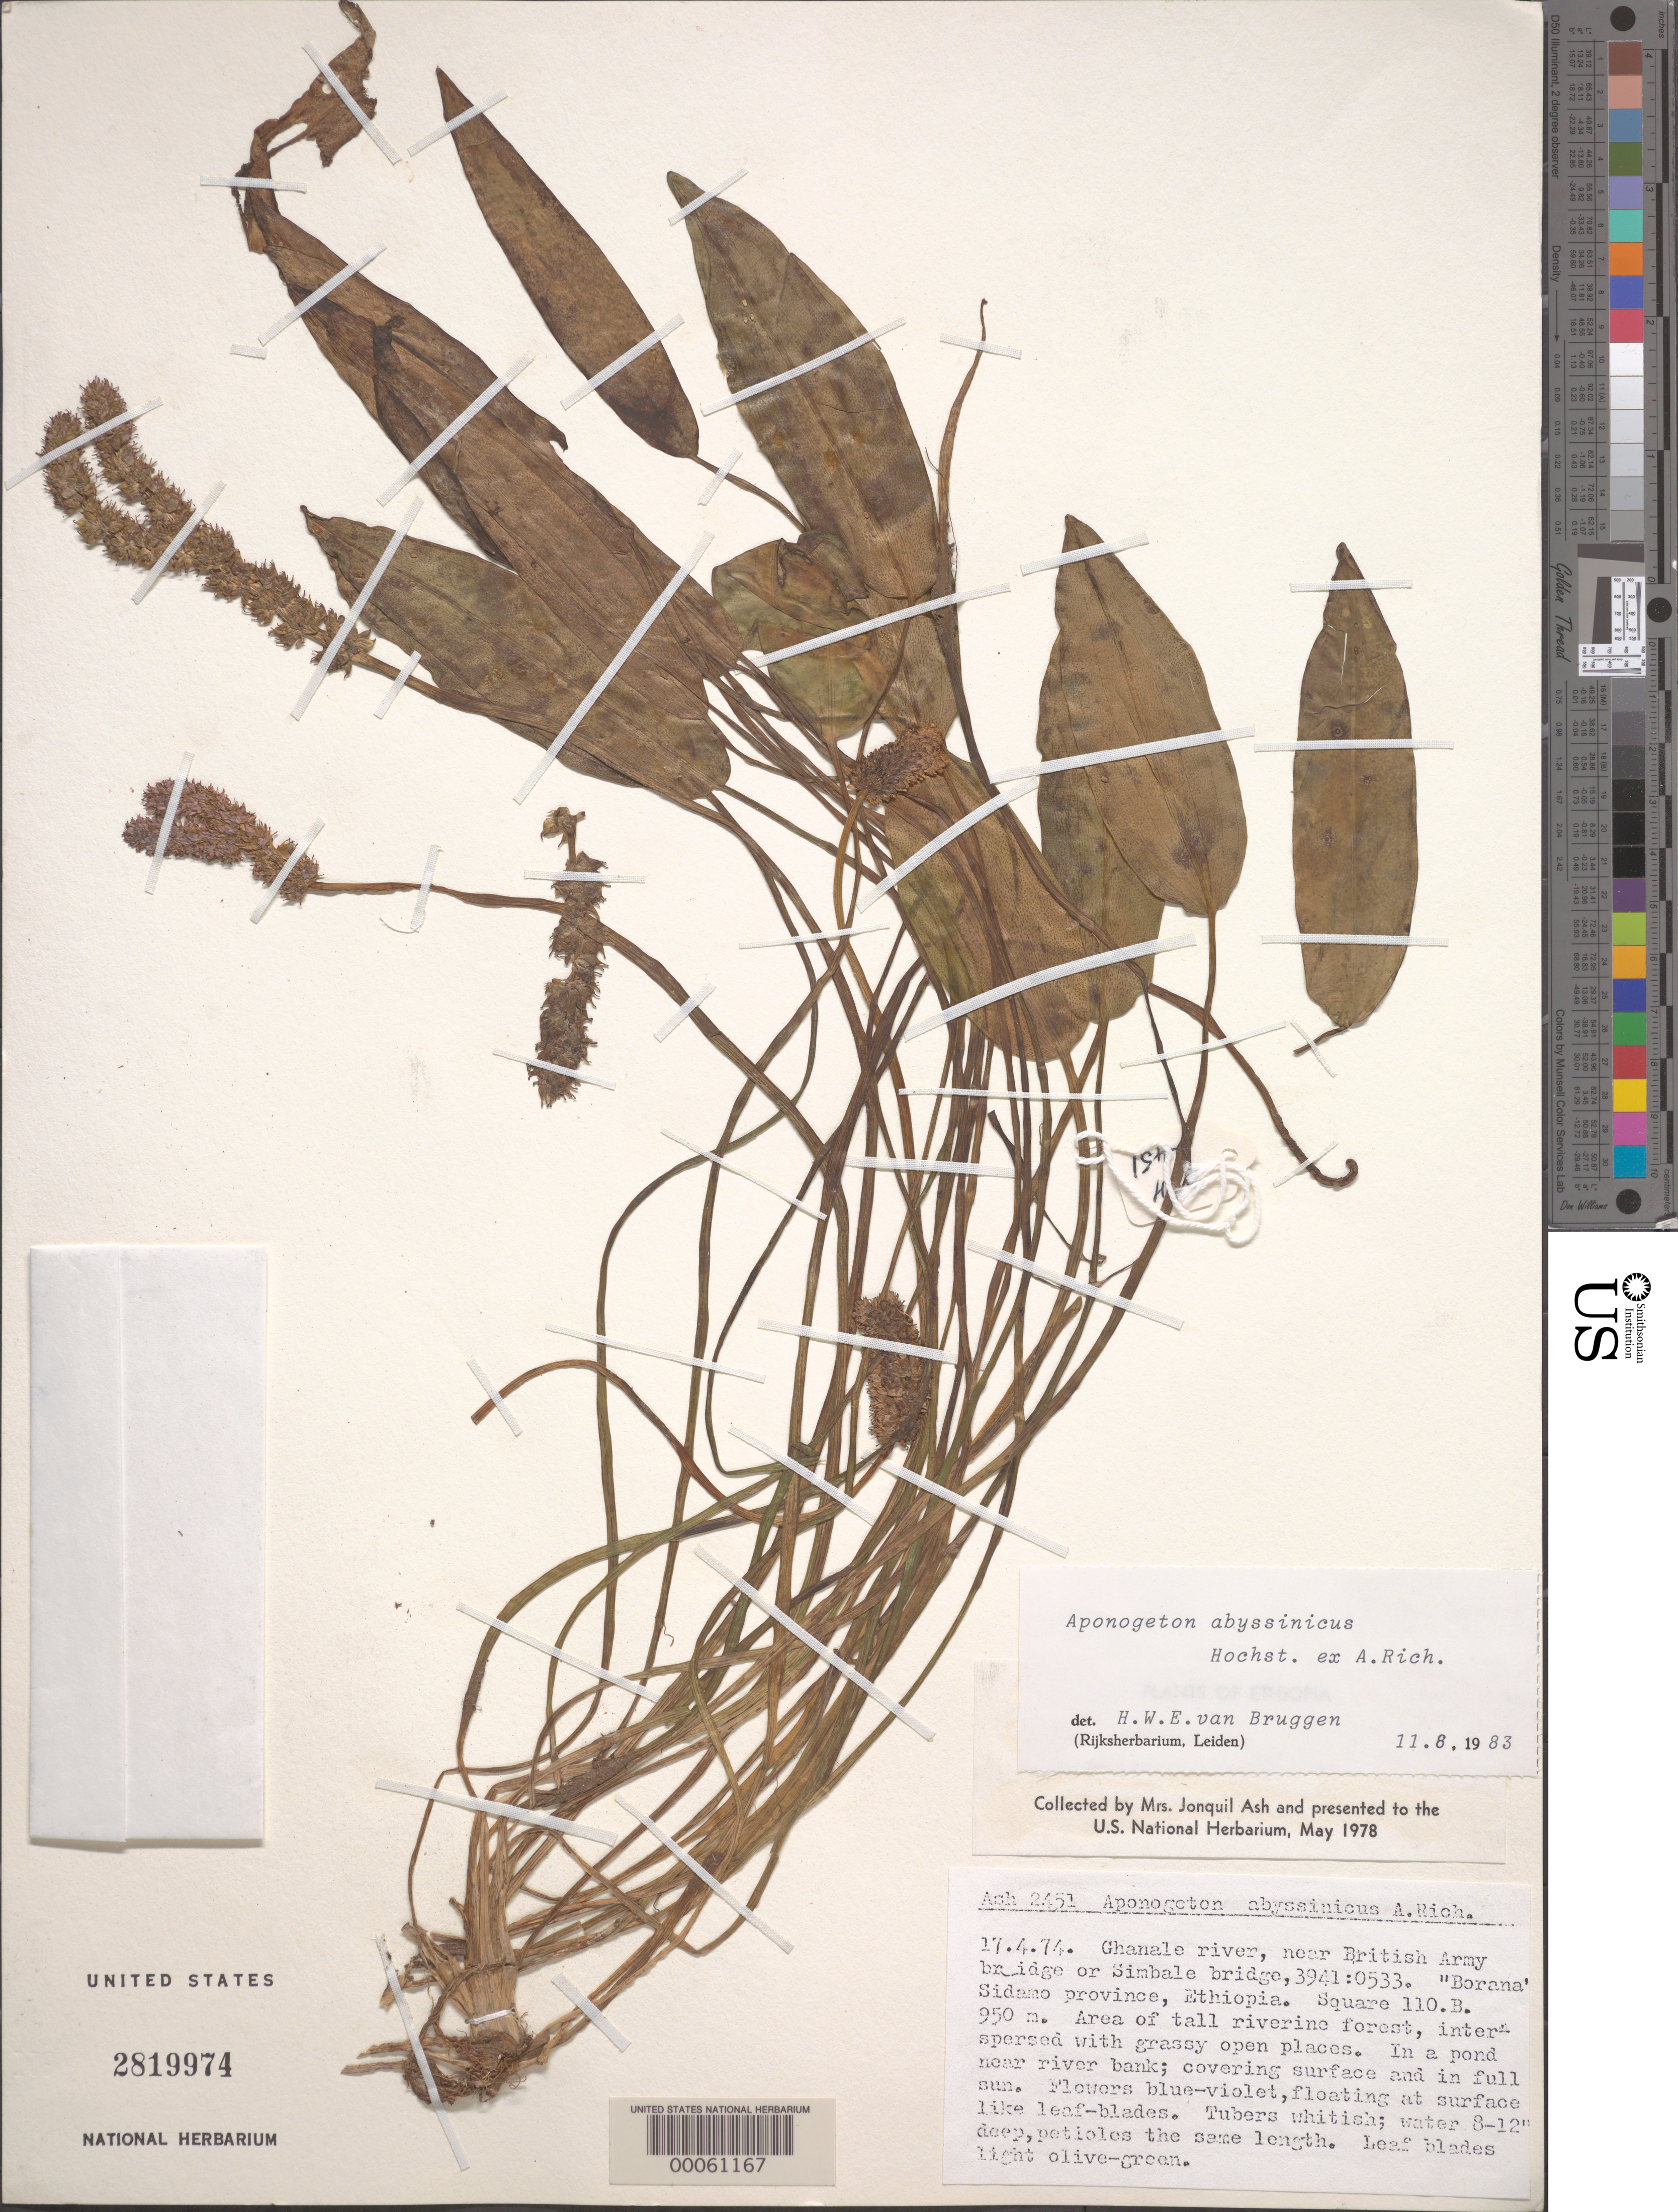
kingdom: Plantae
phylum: Tracheophyta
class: Liliopsida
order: Alismatales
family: Aponogetonaceae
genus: Aponogeton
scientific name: Aponogeton junceus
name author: Lehm.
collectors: J. Ash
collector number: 2451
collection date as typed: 17 Apr 1974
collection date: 1974-04-17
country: Ethiopia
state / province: Oromiya / Somali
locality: Ghanale river, simbale bridge.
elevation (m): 950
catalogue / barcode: US 2819974